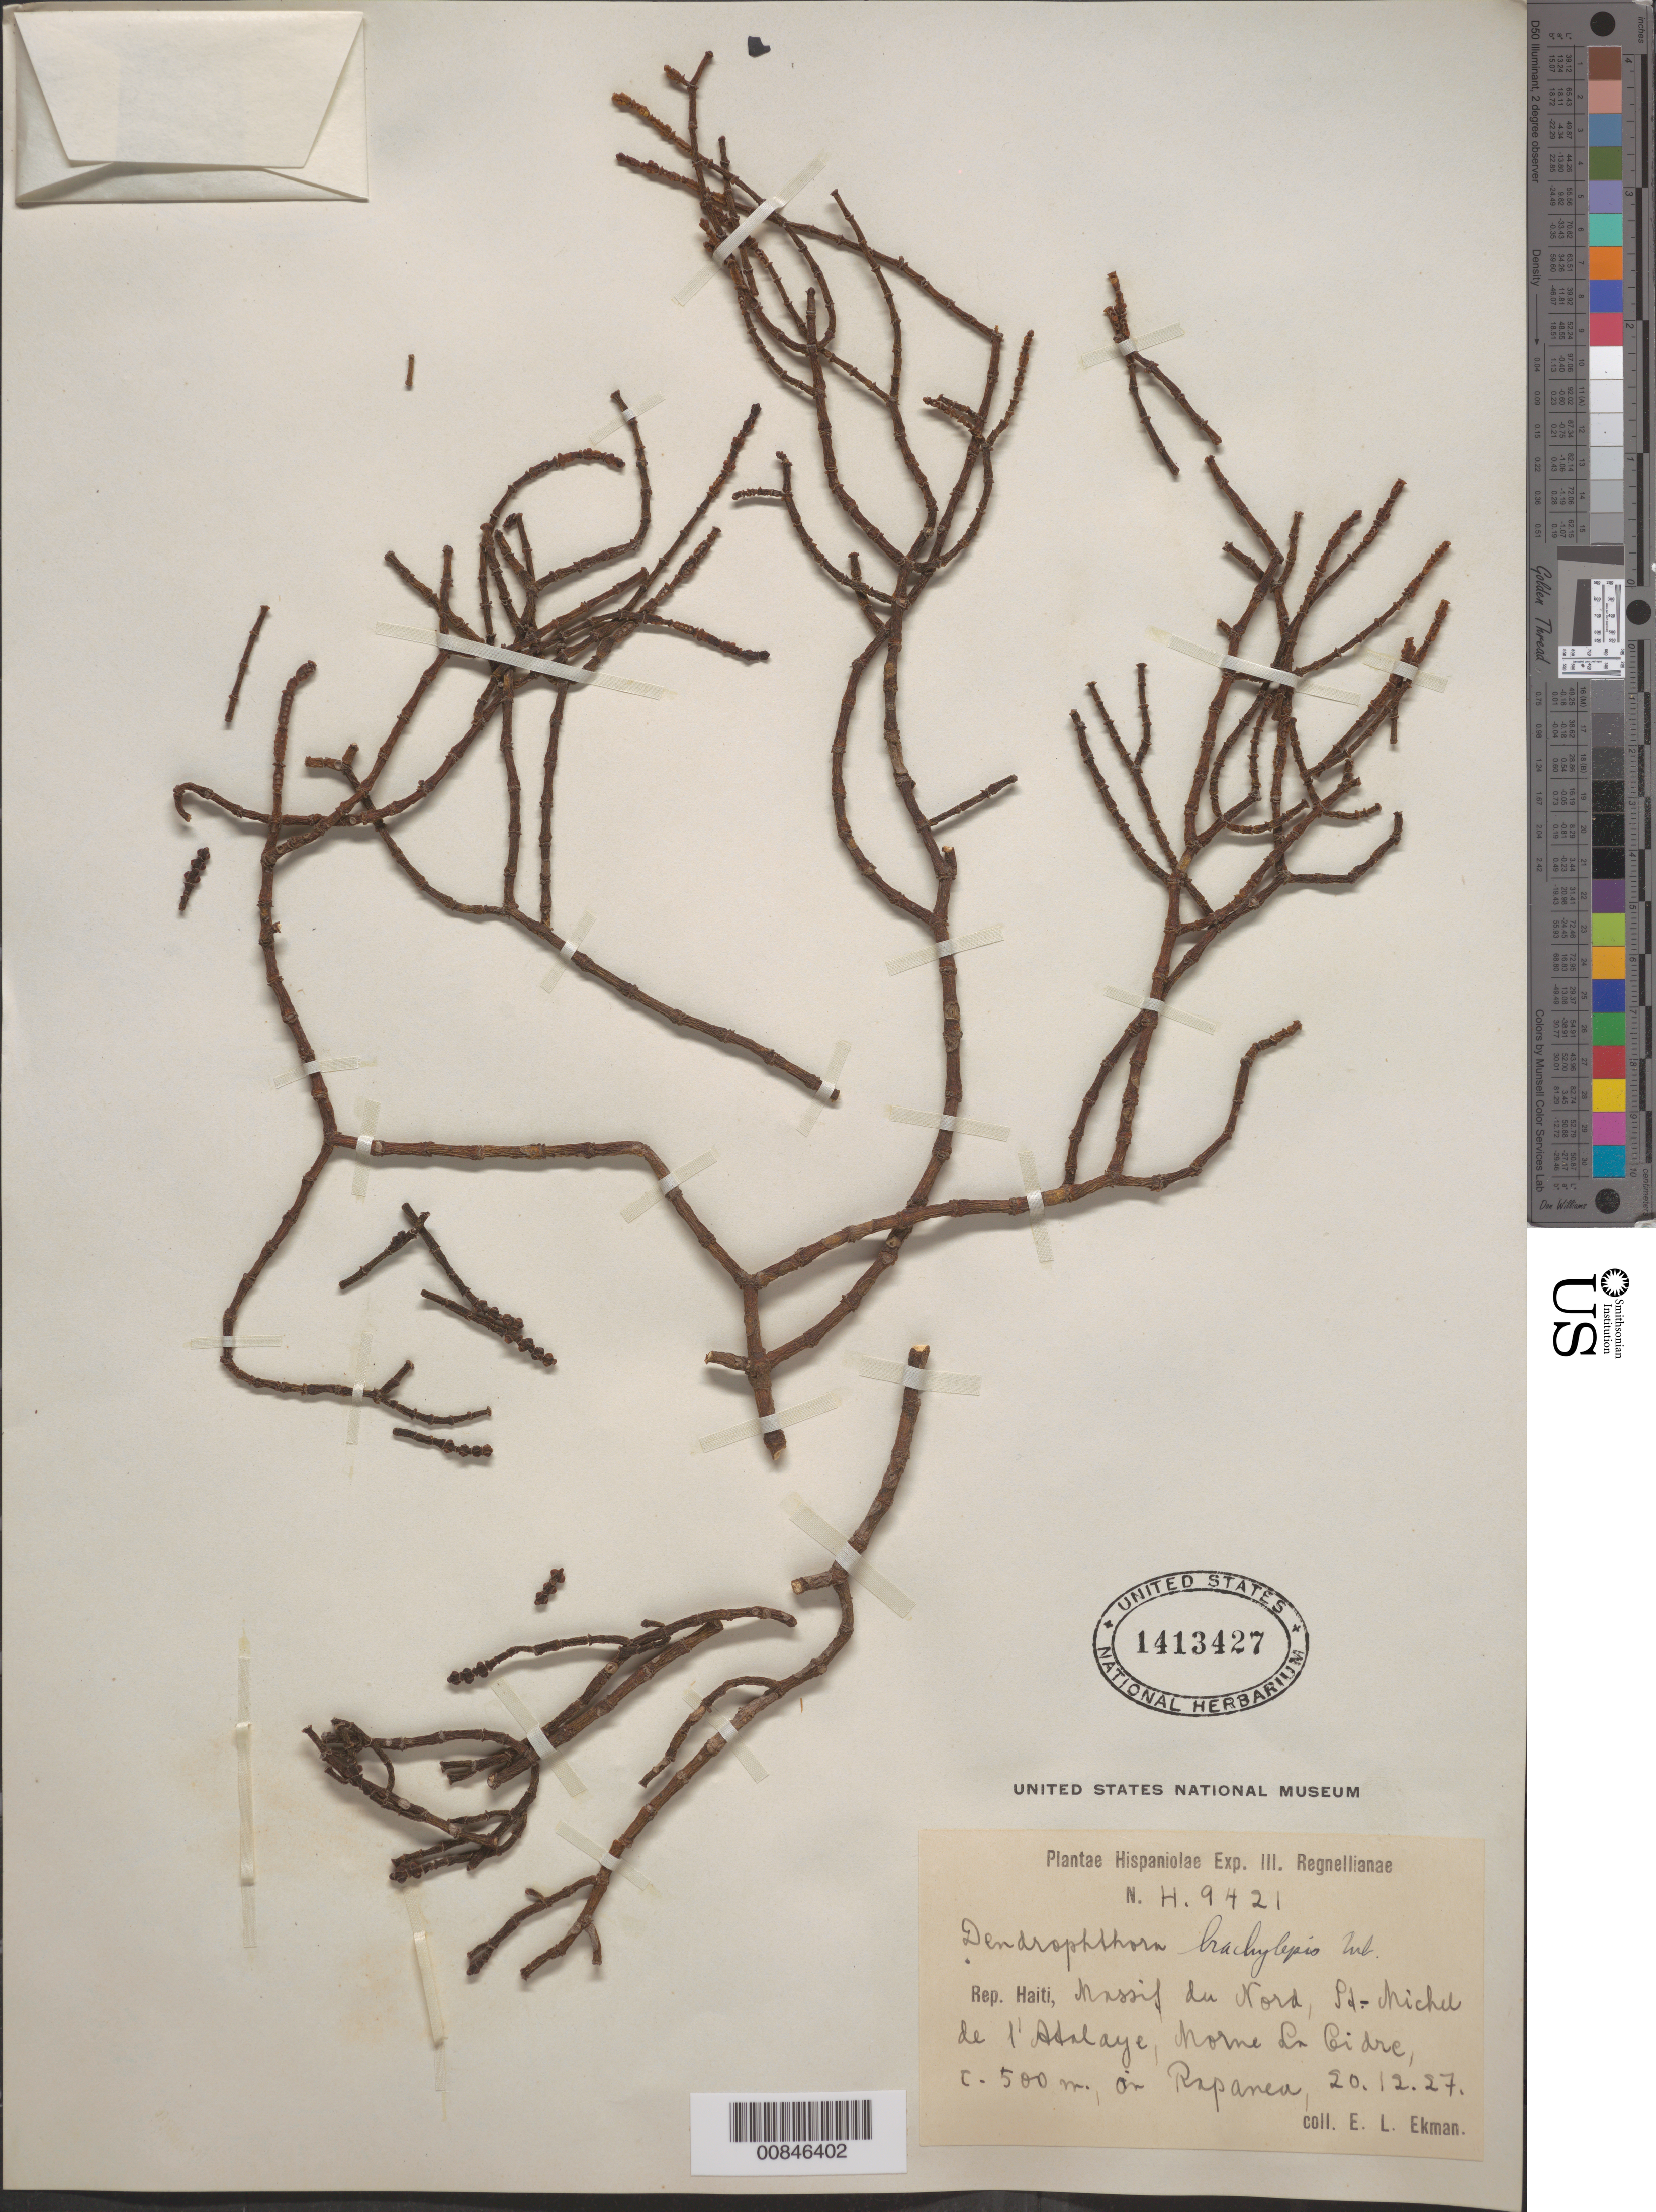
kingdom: Plantae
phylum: Tracheophyta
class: Magnoliopsida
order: Santalales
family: Viscaceae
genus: Dendrophthora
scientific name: Dendrophthora brachylepis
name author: Urb.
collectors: E. L. Ekman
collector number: H 9421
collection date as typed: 20 Dec 1927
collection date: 1927-12-20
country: Haiti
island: Hispaniola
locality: Massid du Nord, St. Michel de l'Atalaye, Morne La Cidre.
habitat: On Rapanea.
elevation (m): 500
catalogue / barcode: US 1413427